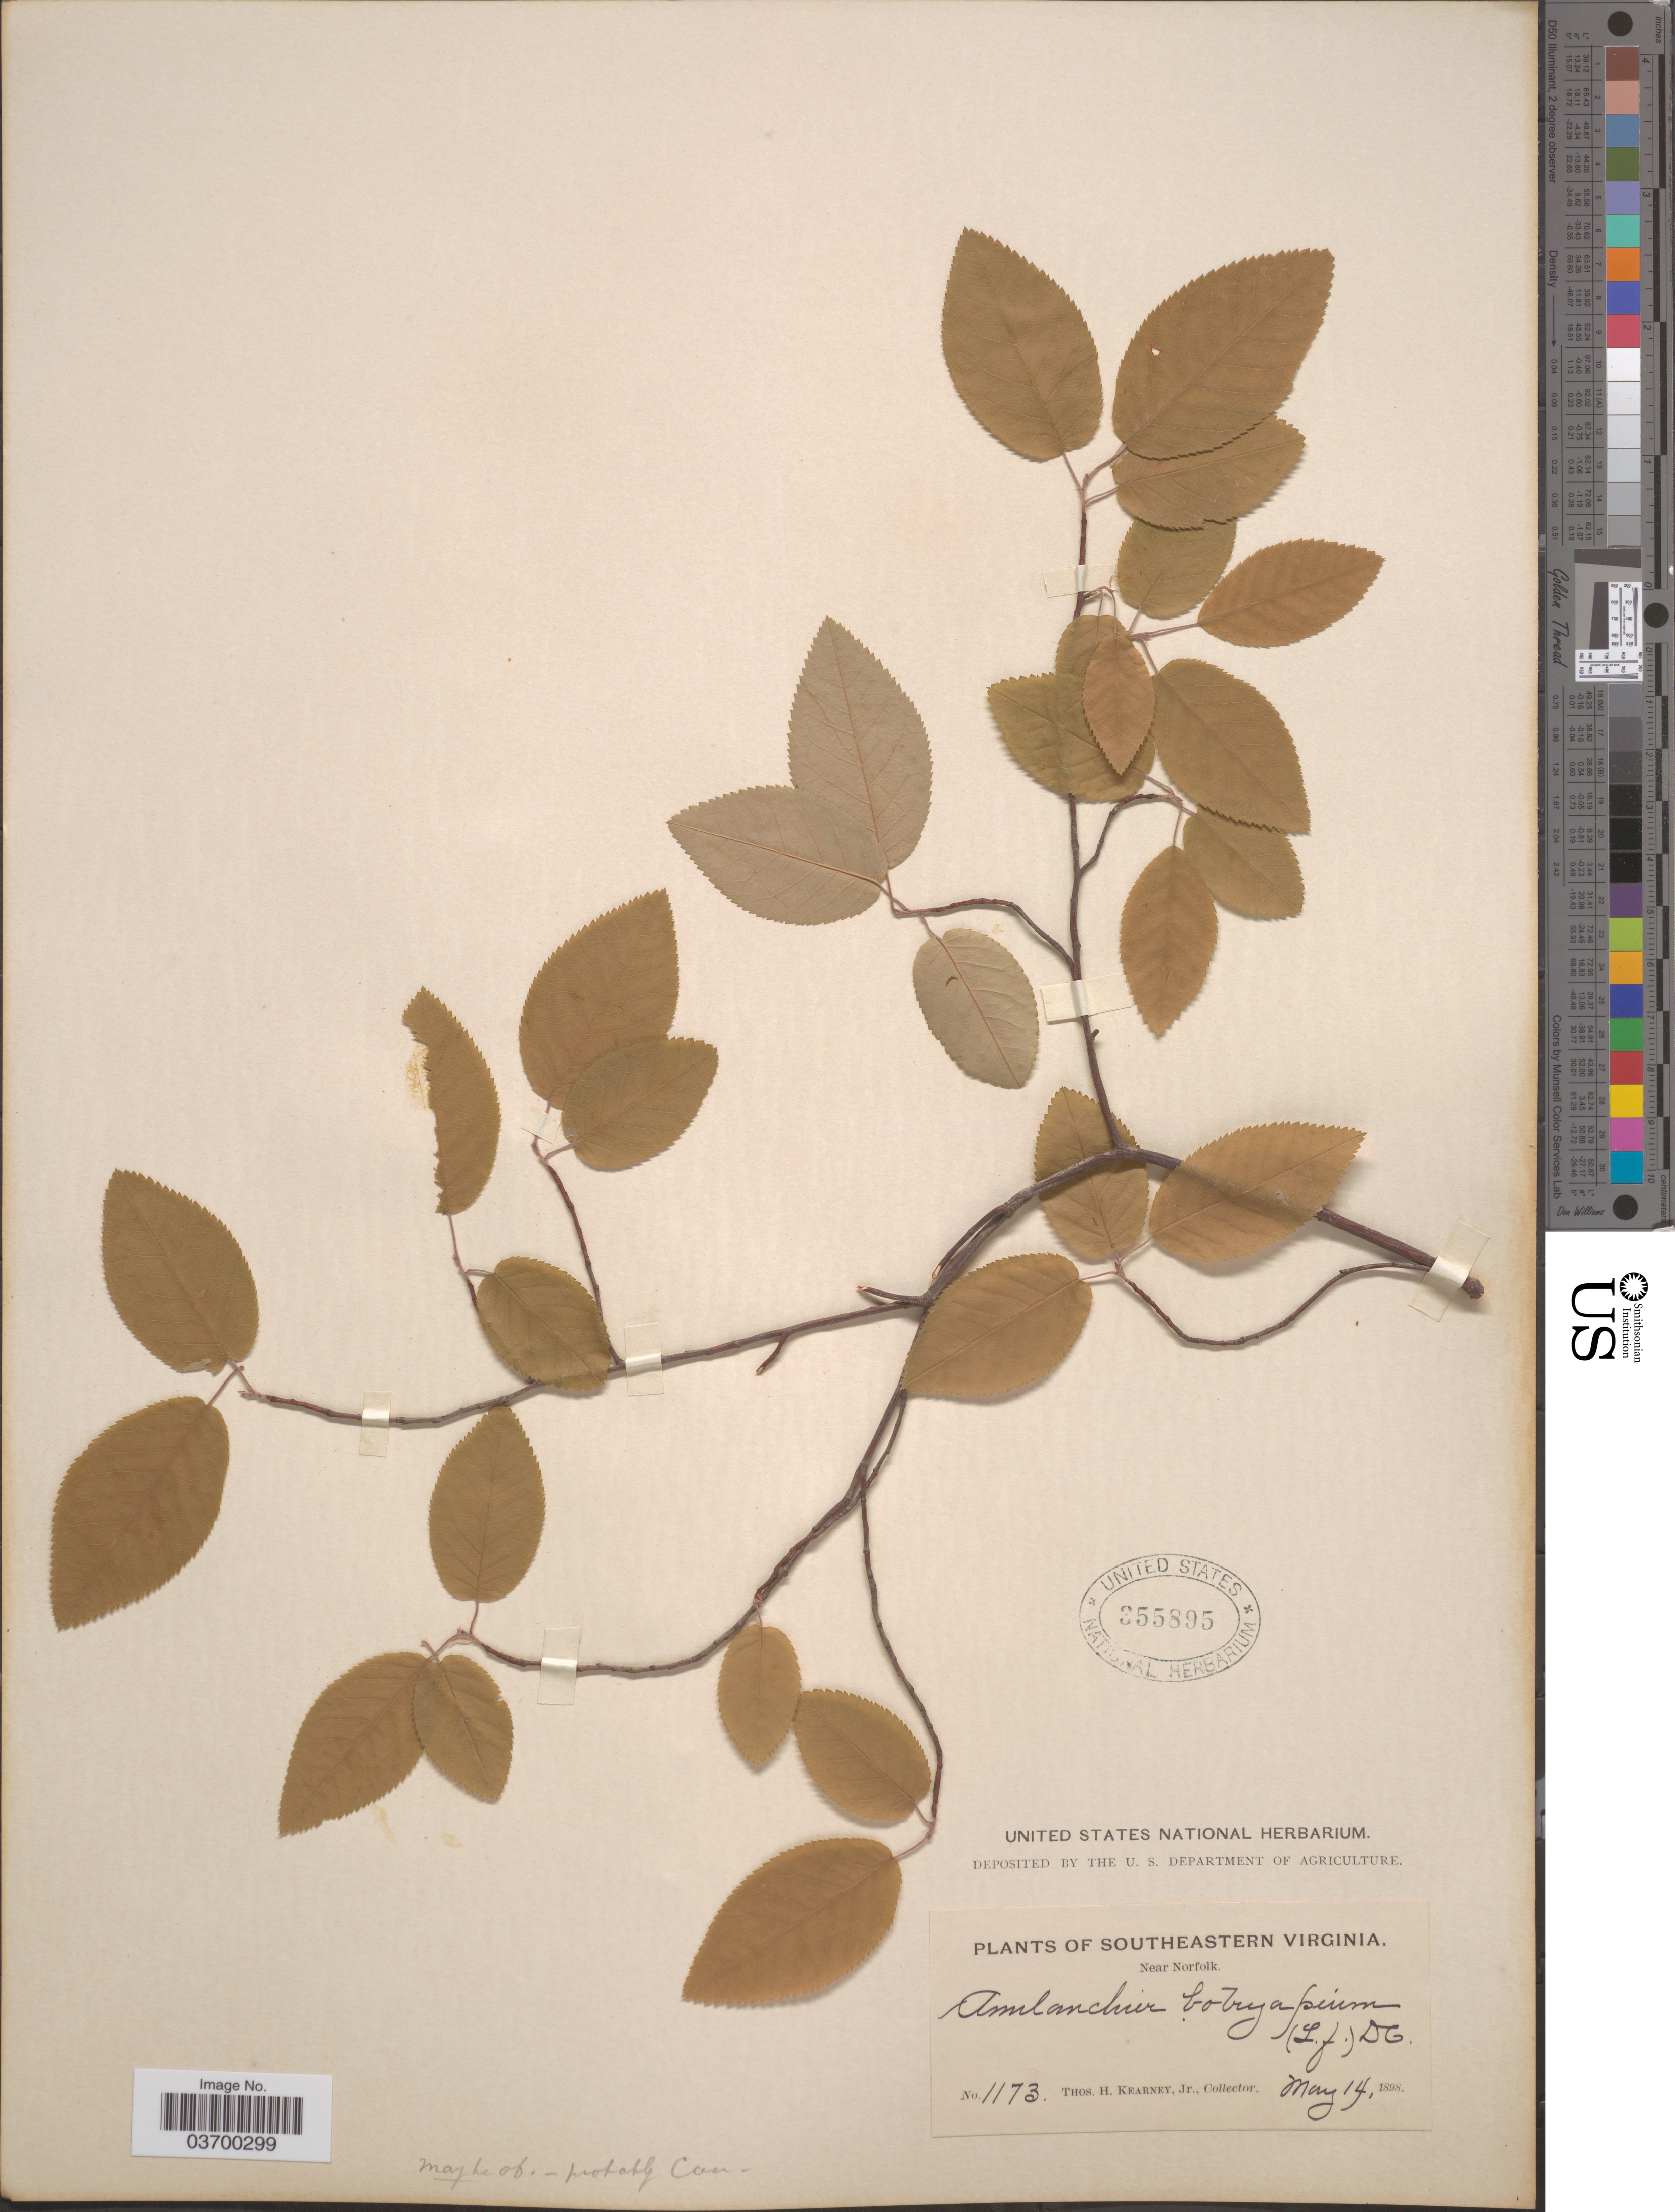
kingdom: Plantae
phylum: Tracheophyta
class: Magnoliopsida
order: Rosales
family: Rosaceae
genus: Amelanchier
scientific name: Amelanchier botryapium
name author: DC.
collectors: T. H. Kearney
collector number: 1173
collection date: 1898-05-14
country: United States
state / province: Virginia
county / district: City of Norfolk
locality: Southeastern Virginia. Near Norfolk.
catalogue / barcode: US 355895